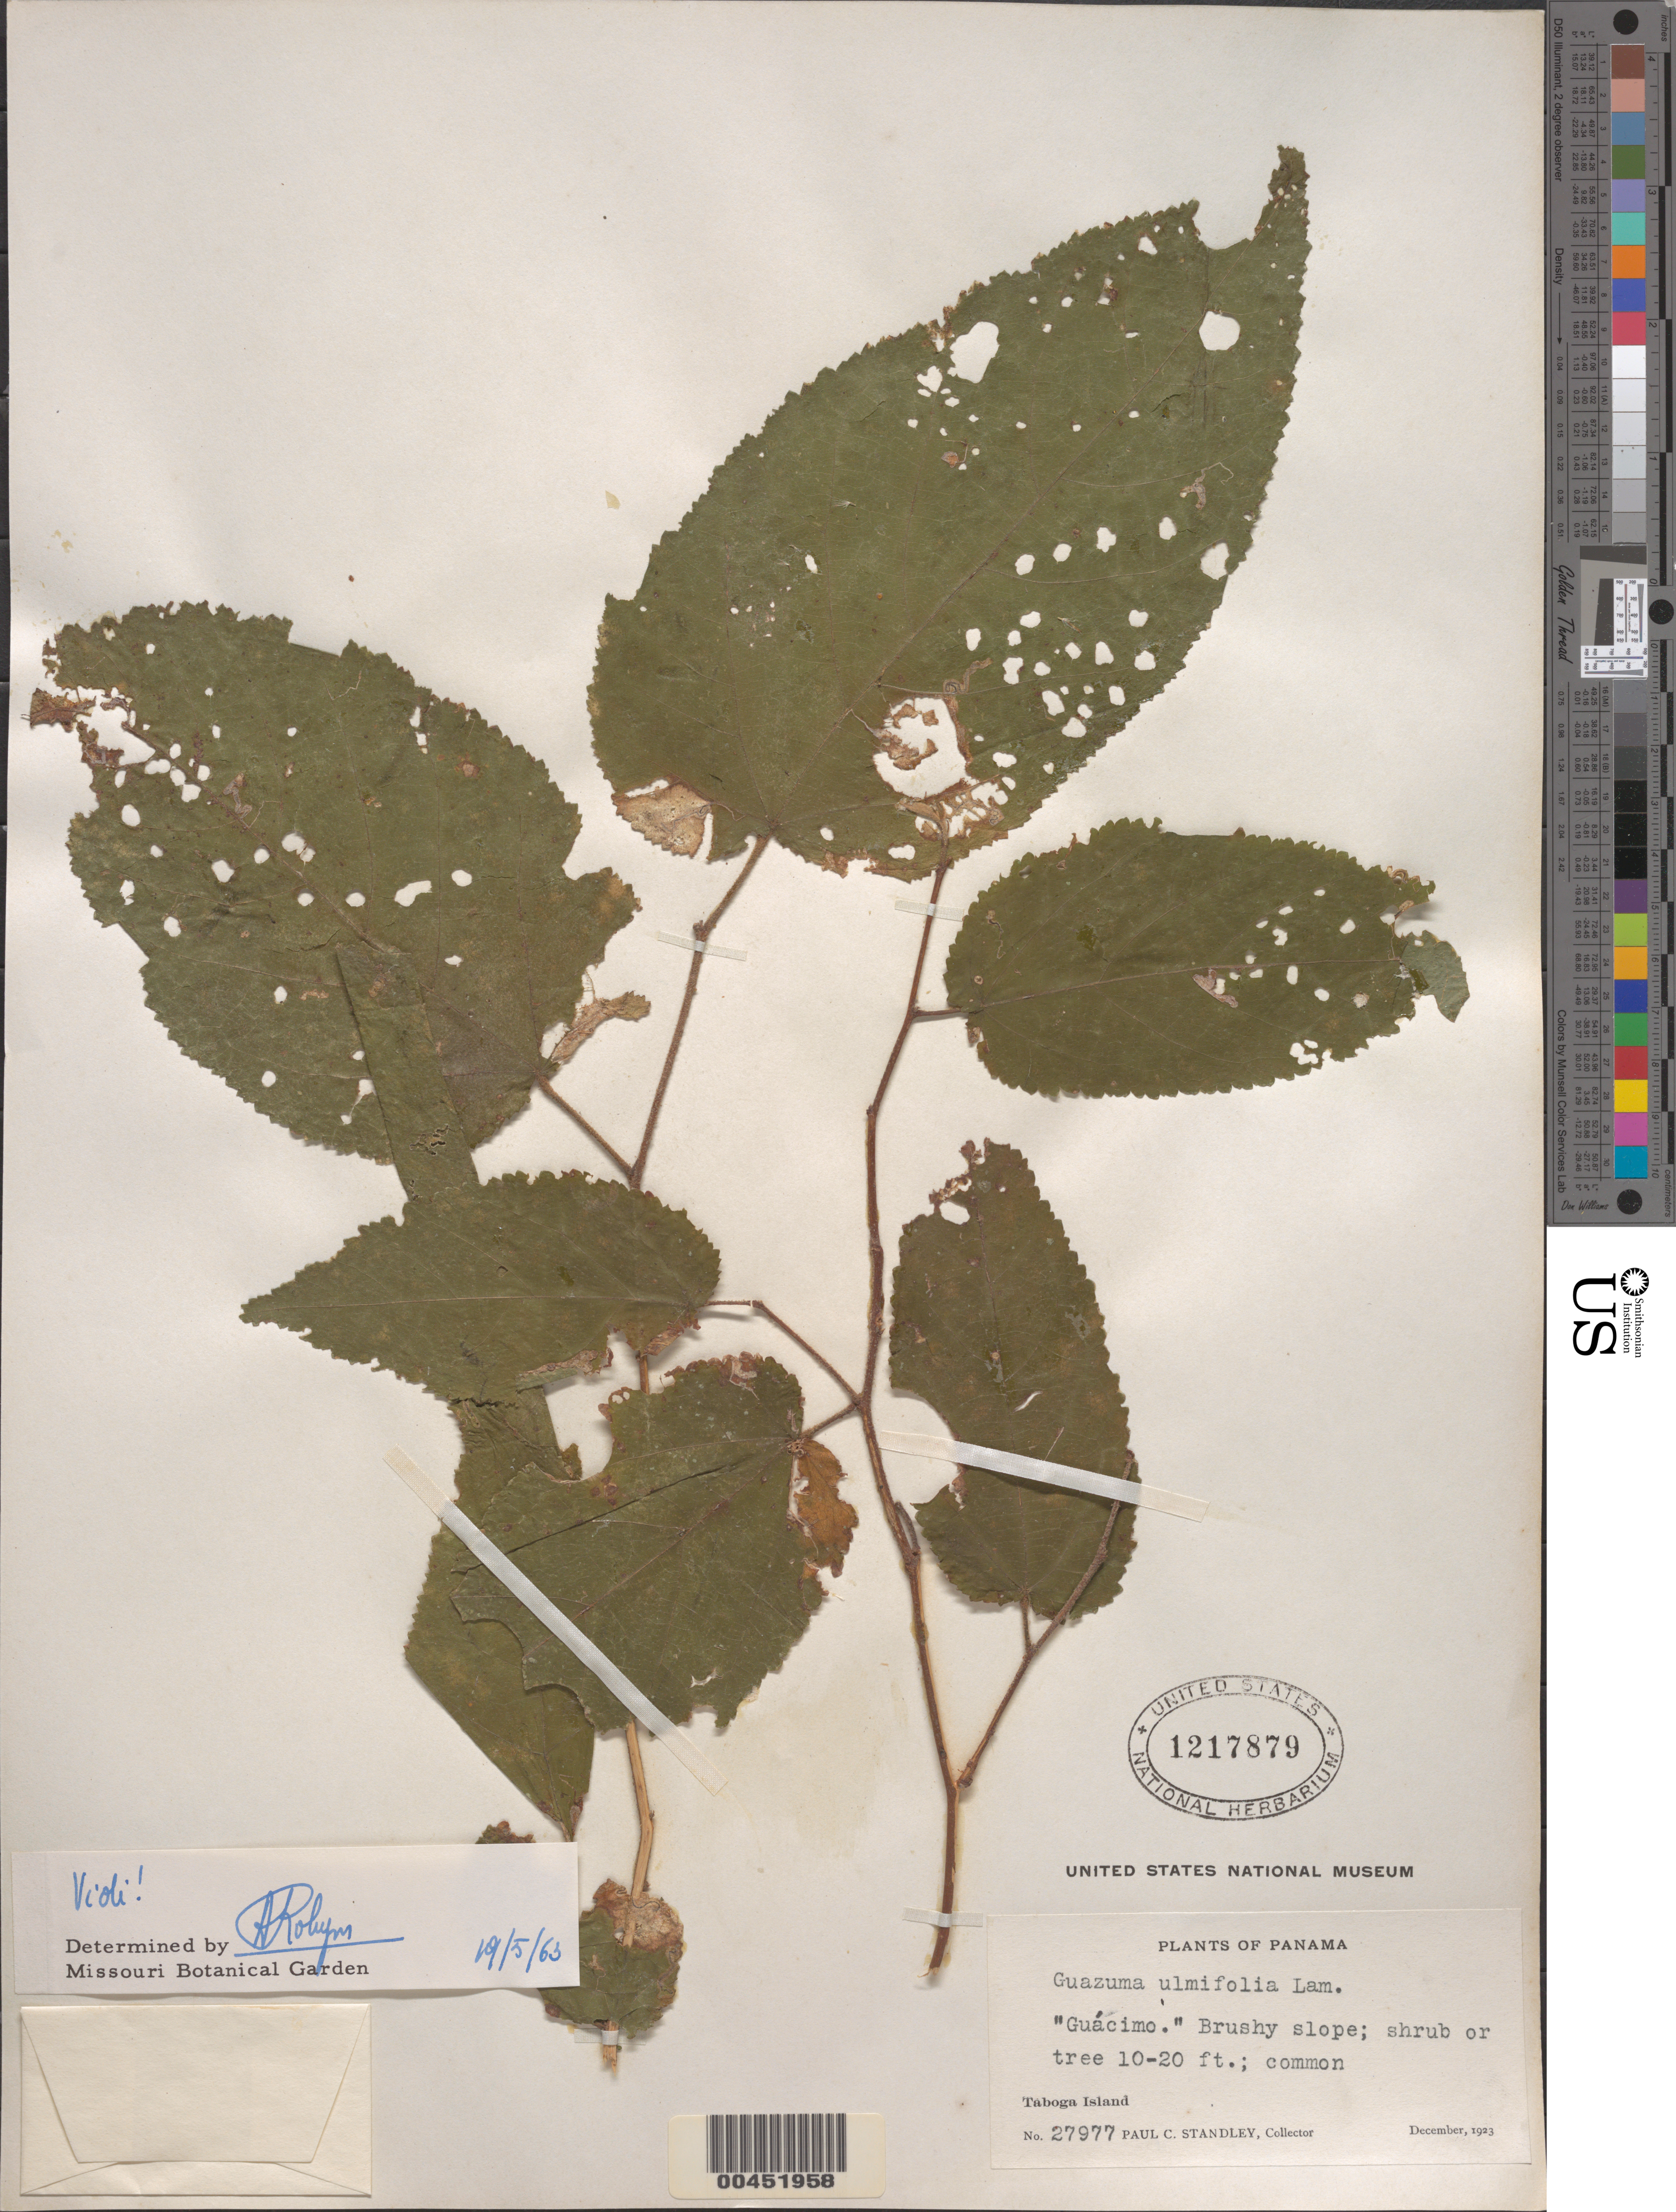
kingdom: Plantae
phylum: Tracheophyta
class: Magnoliopsida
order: Malvales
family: Malvaceae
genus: Guazuma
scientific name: Guazuma ulmifolia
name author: Lam.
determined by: Robyns, A. G. M.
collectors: P. C. Standley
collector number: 27977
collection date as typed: Dec 1923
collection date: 1923-12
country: Panama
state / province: Panamá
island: Taboga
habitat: Brushy slope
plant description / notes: Common name: Guácimo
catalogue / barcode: US 1217879